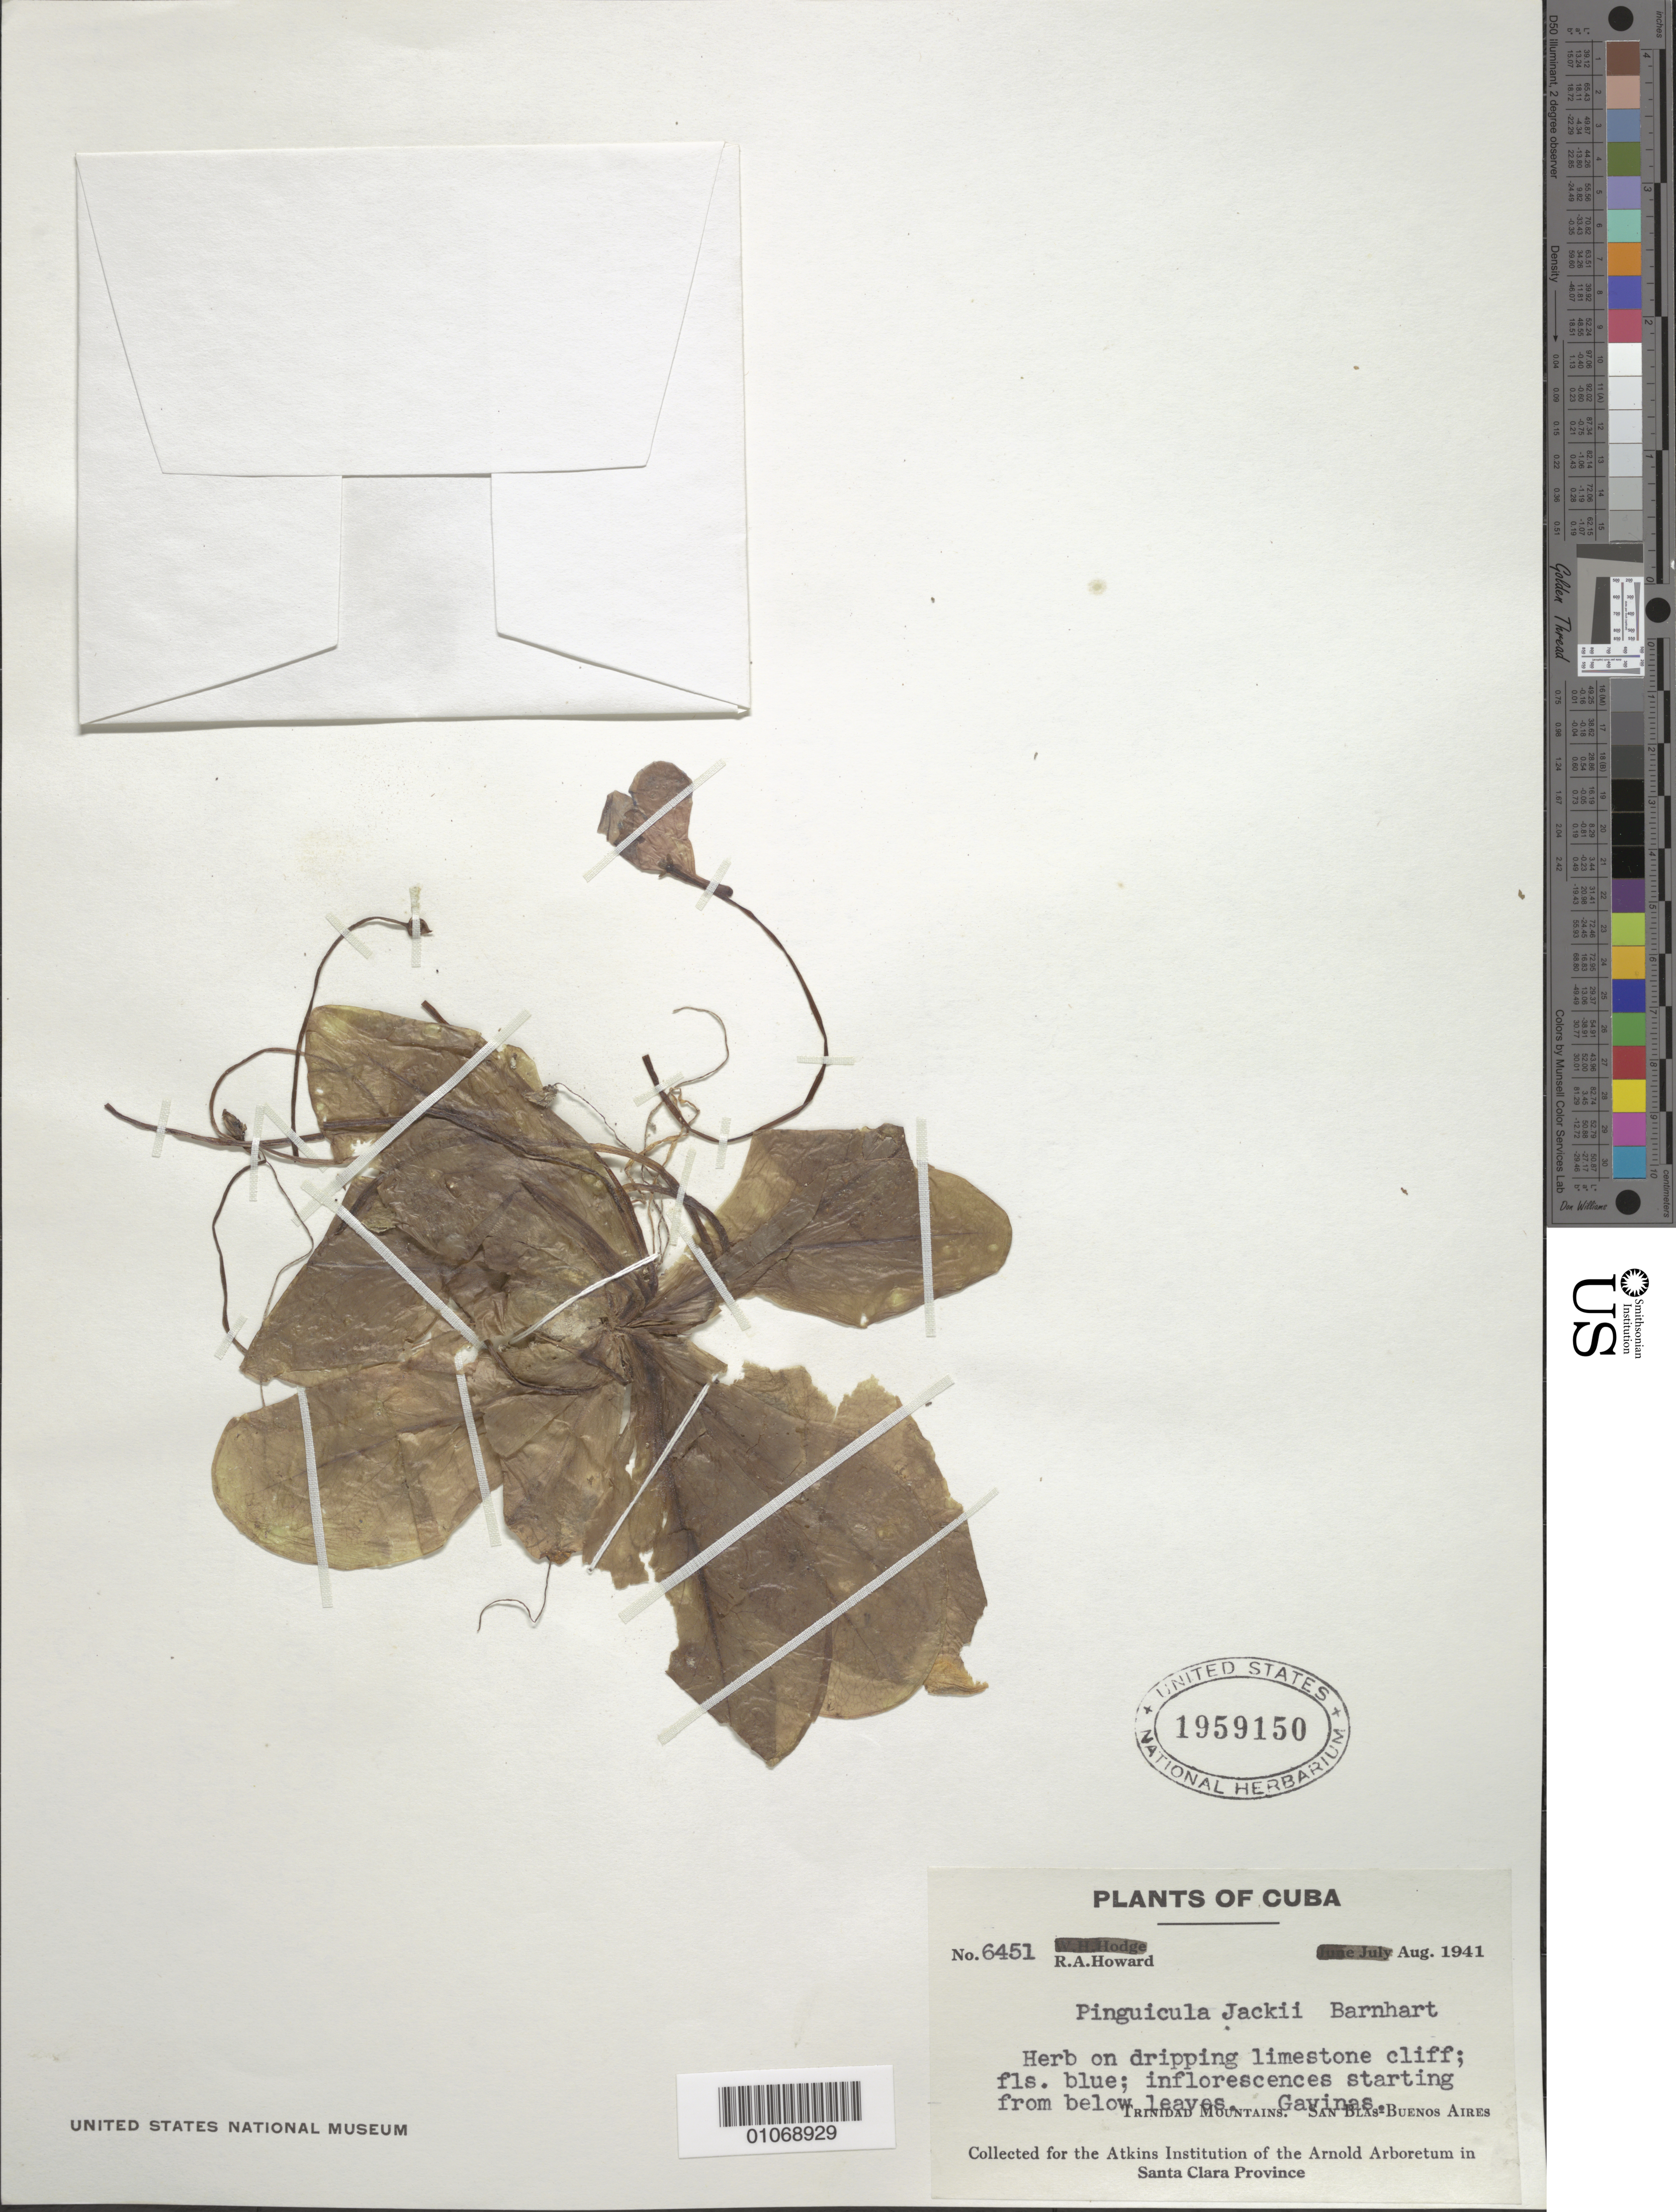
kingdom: Plantae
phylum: Tracheophyta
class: Magnoliopsida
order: Lamiales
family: Lentibulariaceae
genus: Pinguicula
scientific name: Pinguicula jackii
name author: Barnhart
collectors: R. A. Howard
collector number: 6451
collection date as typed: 01 Aug 1941 to 31 Aug 1941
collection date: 1941-08-01/1941-08-31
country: Cuba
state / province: Villa Clara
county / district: Santa Clara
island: Cuba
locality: Dipping limestone cliff; Gavinas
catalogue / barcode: US 1959150